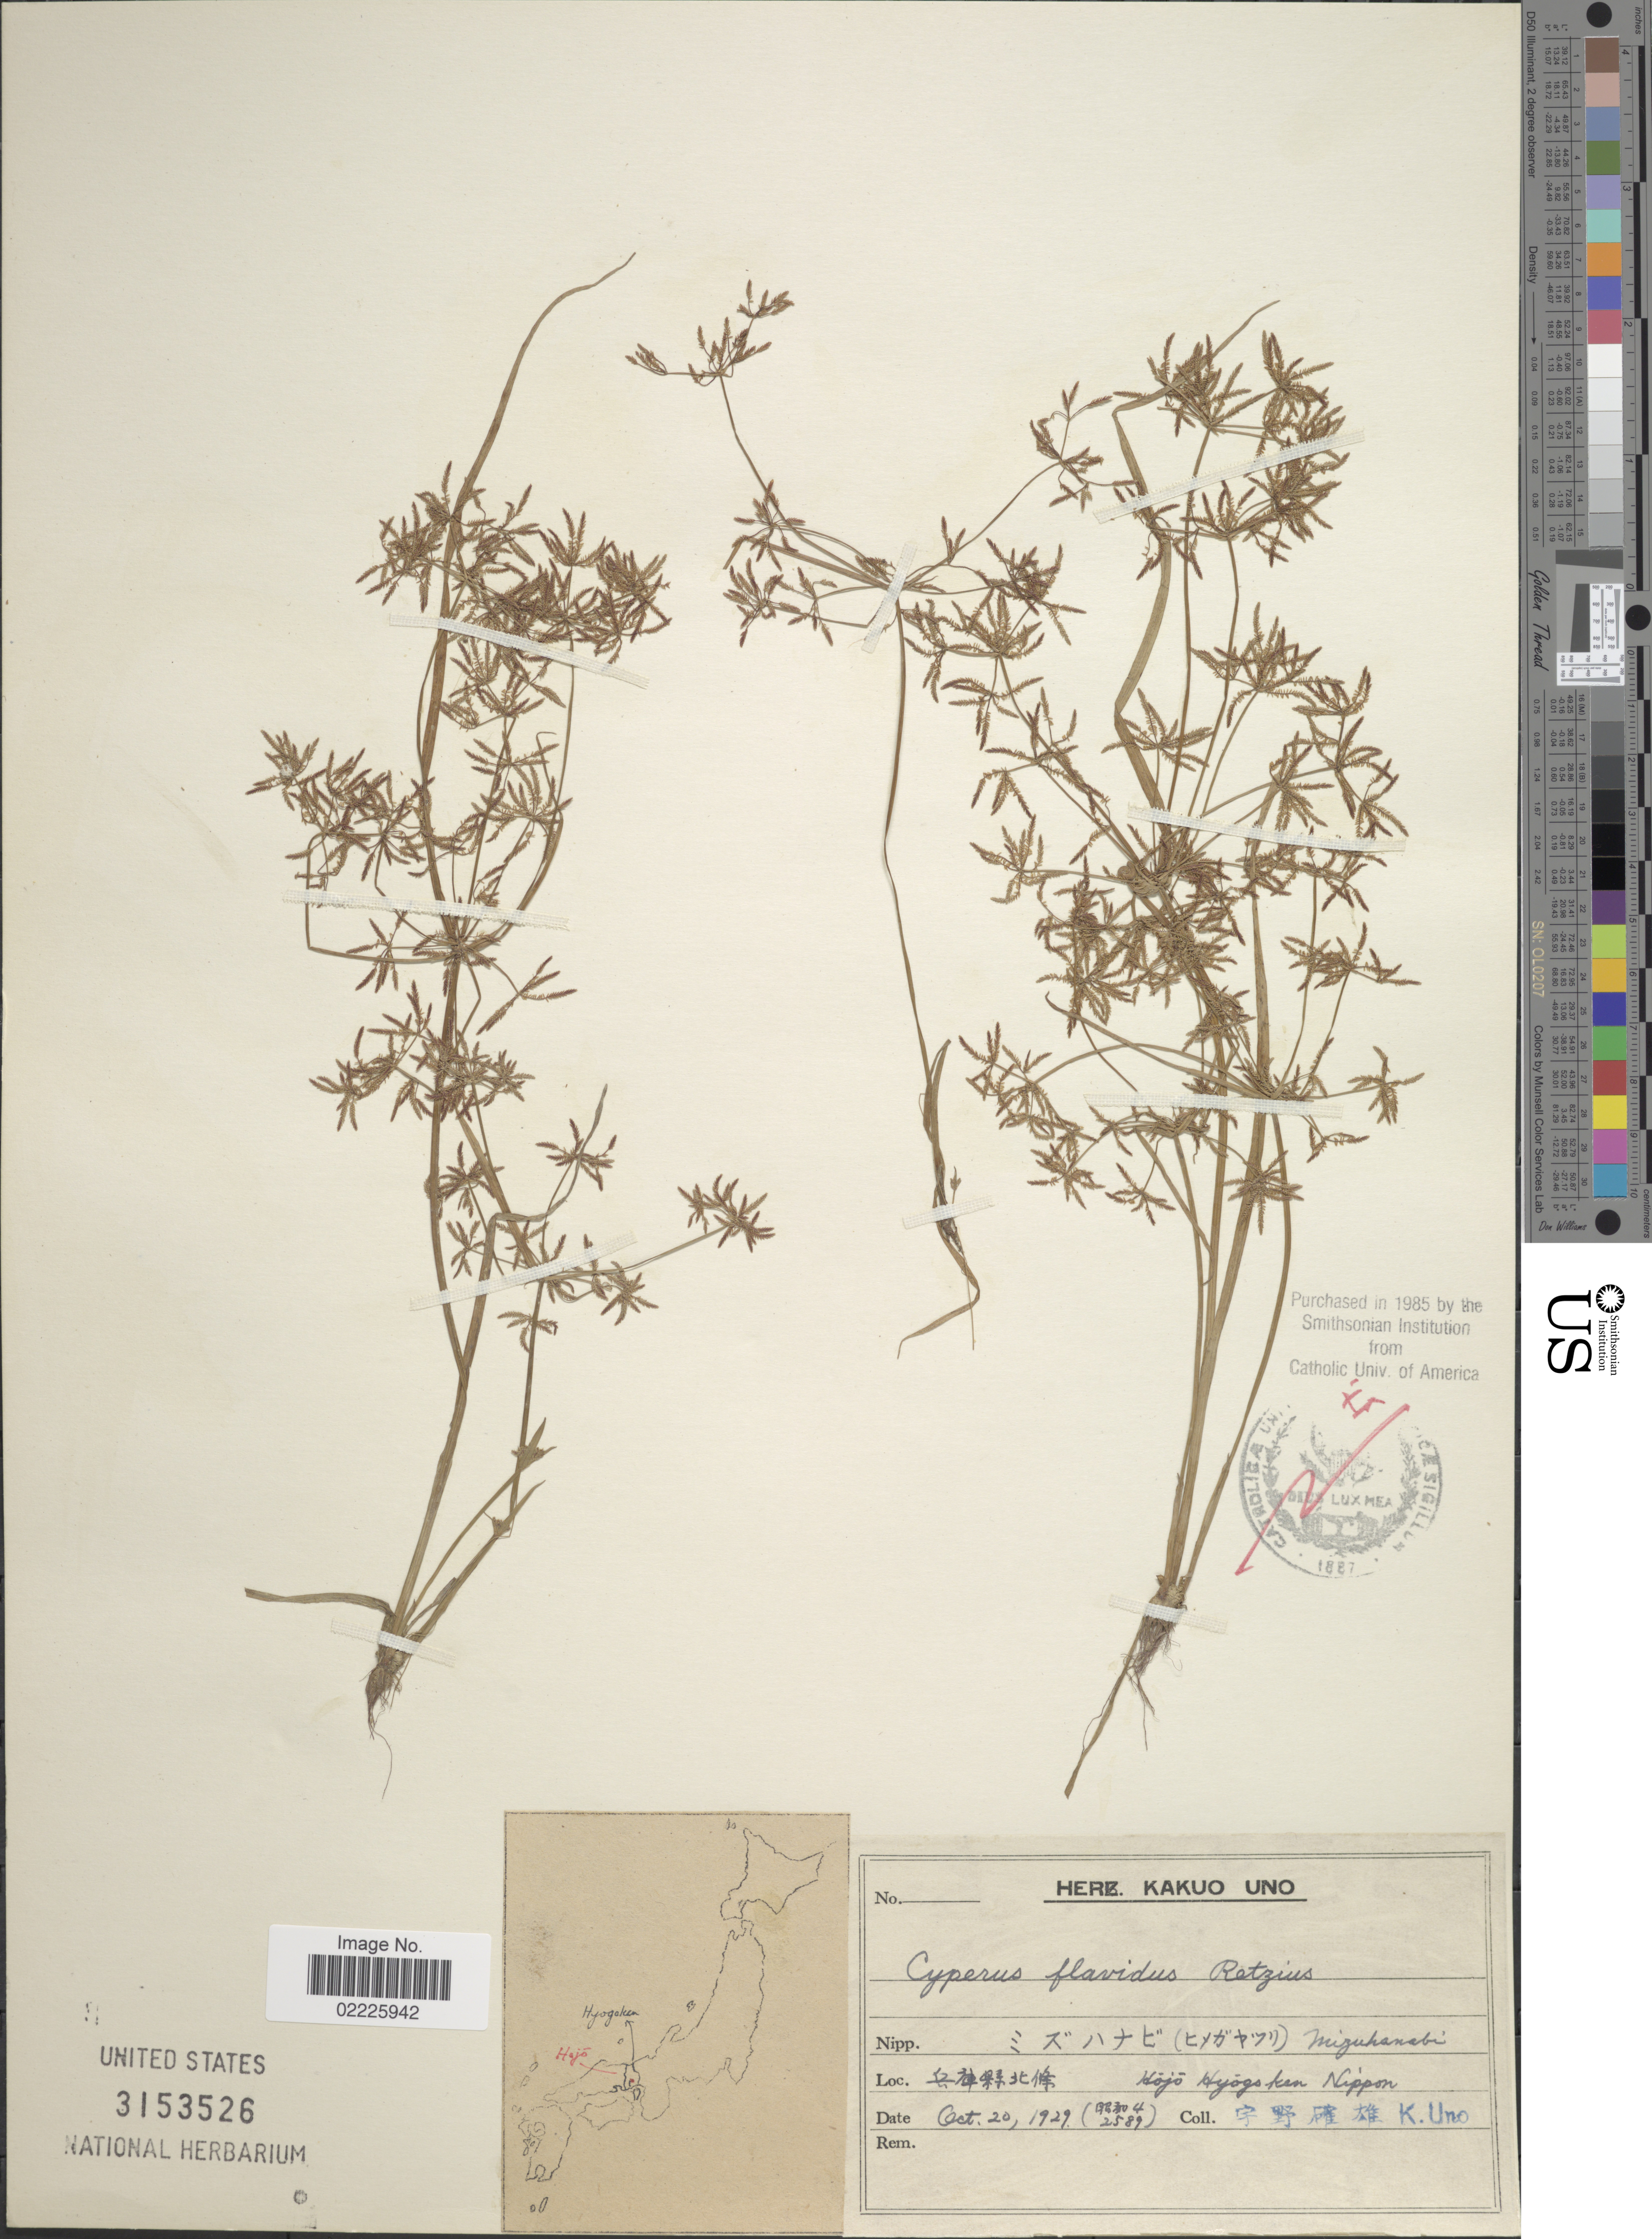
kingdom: Plantae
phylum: Tracheophyta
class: Liliopsida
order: Poales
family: Cyperaceae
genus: Cyperus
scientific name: Cyperus flavidus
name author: Retz.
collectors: K. Uno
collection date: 1929-10-20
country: Japan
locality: Hojo, Hyogo ken, Nippon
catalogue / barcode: US 3153526